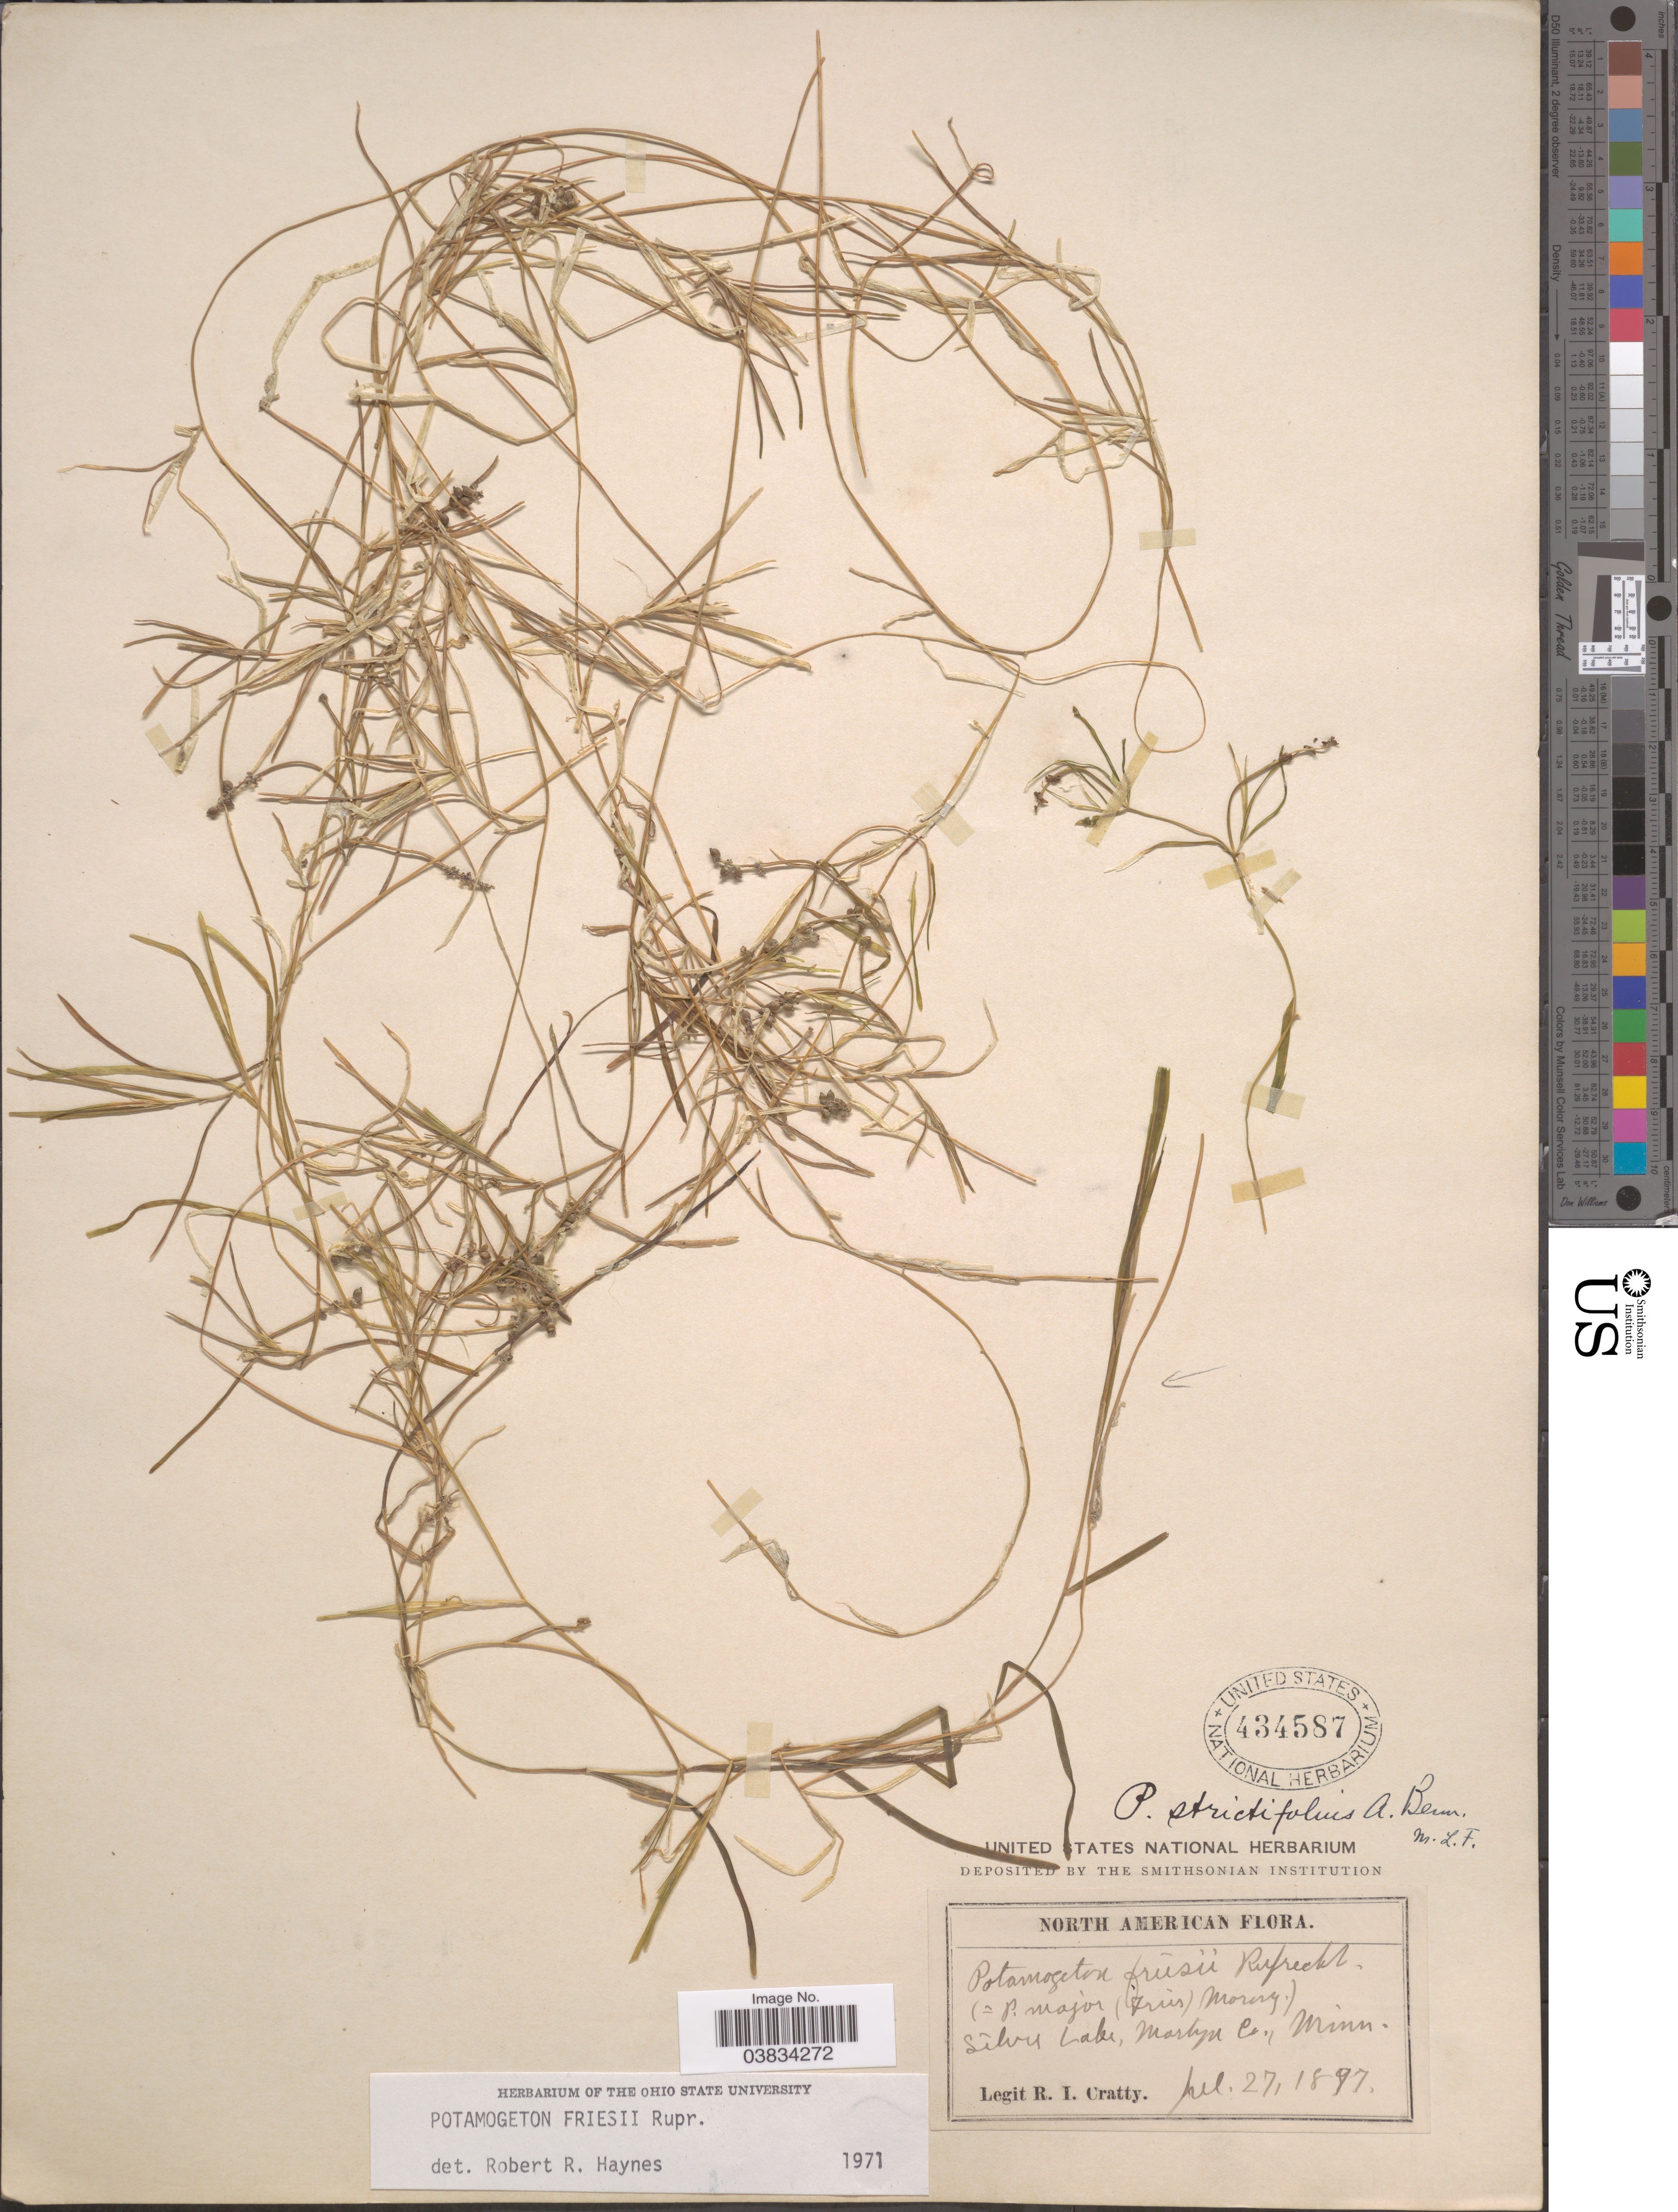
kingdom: Plantae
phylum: Tracheophyta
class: Liliopsida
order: Alismatales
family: Potamogetonaceae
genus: Potamogeton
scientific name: Potamogeton friesii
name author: Rupr.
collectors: R. Cratty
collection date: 1897-07-27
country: United States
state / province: Minnesota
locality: Silver Lake, Martin Co.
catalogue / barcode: US 434587